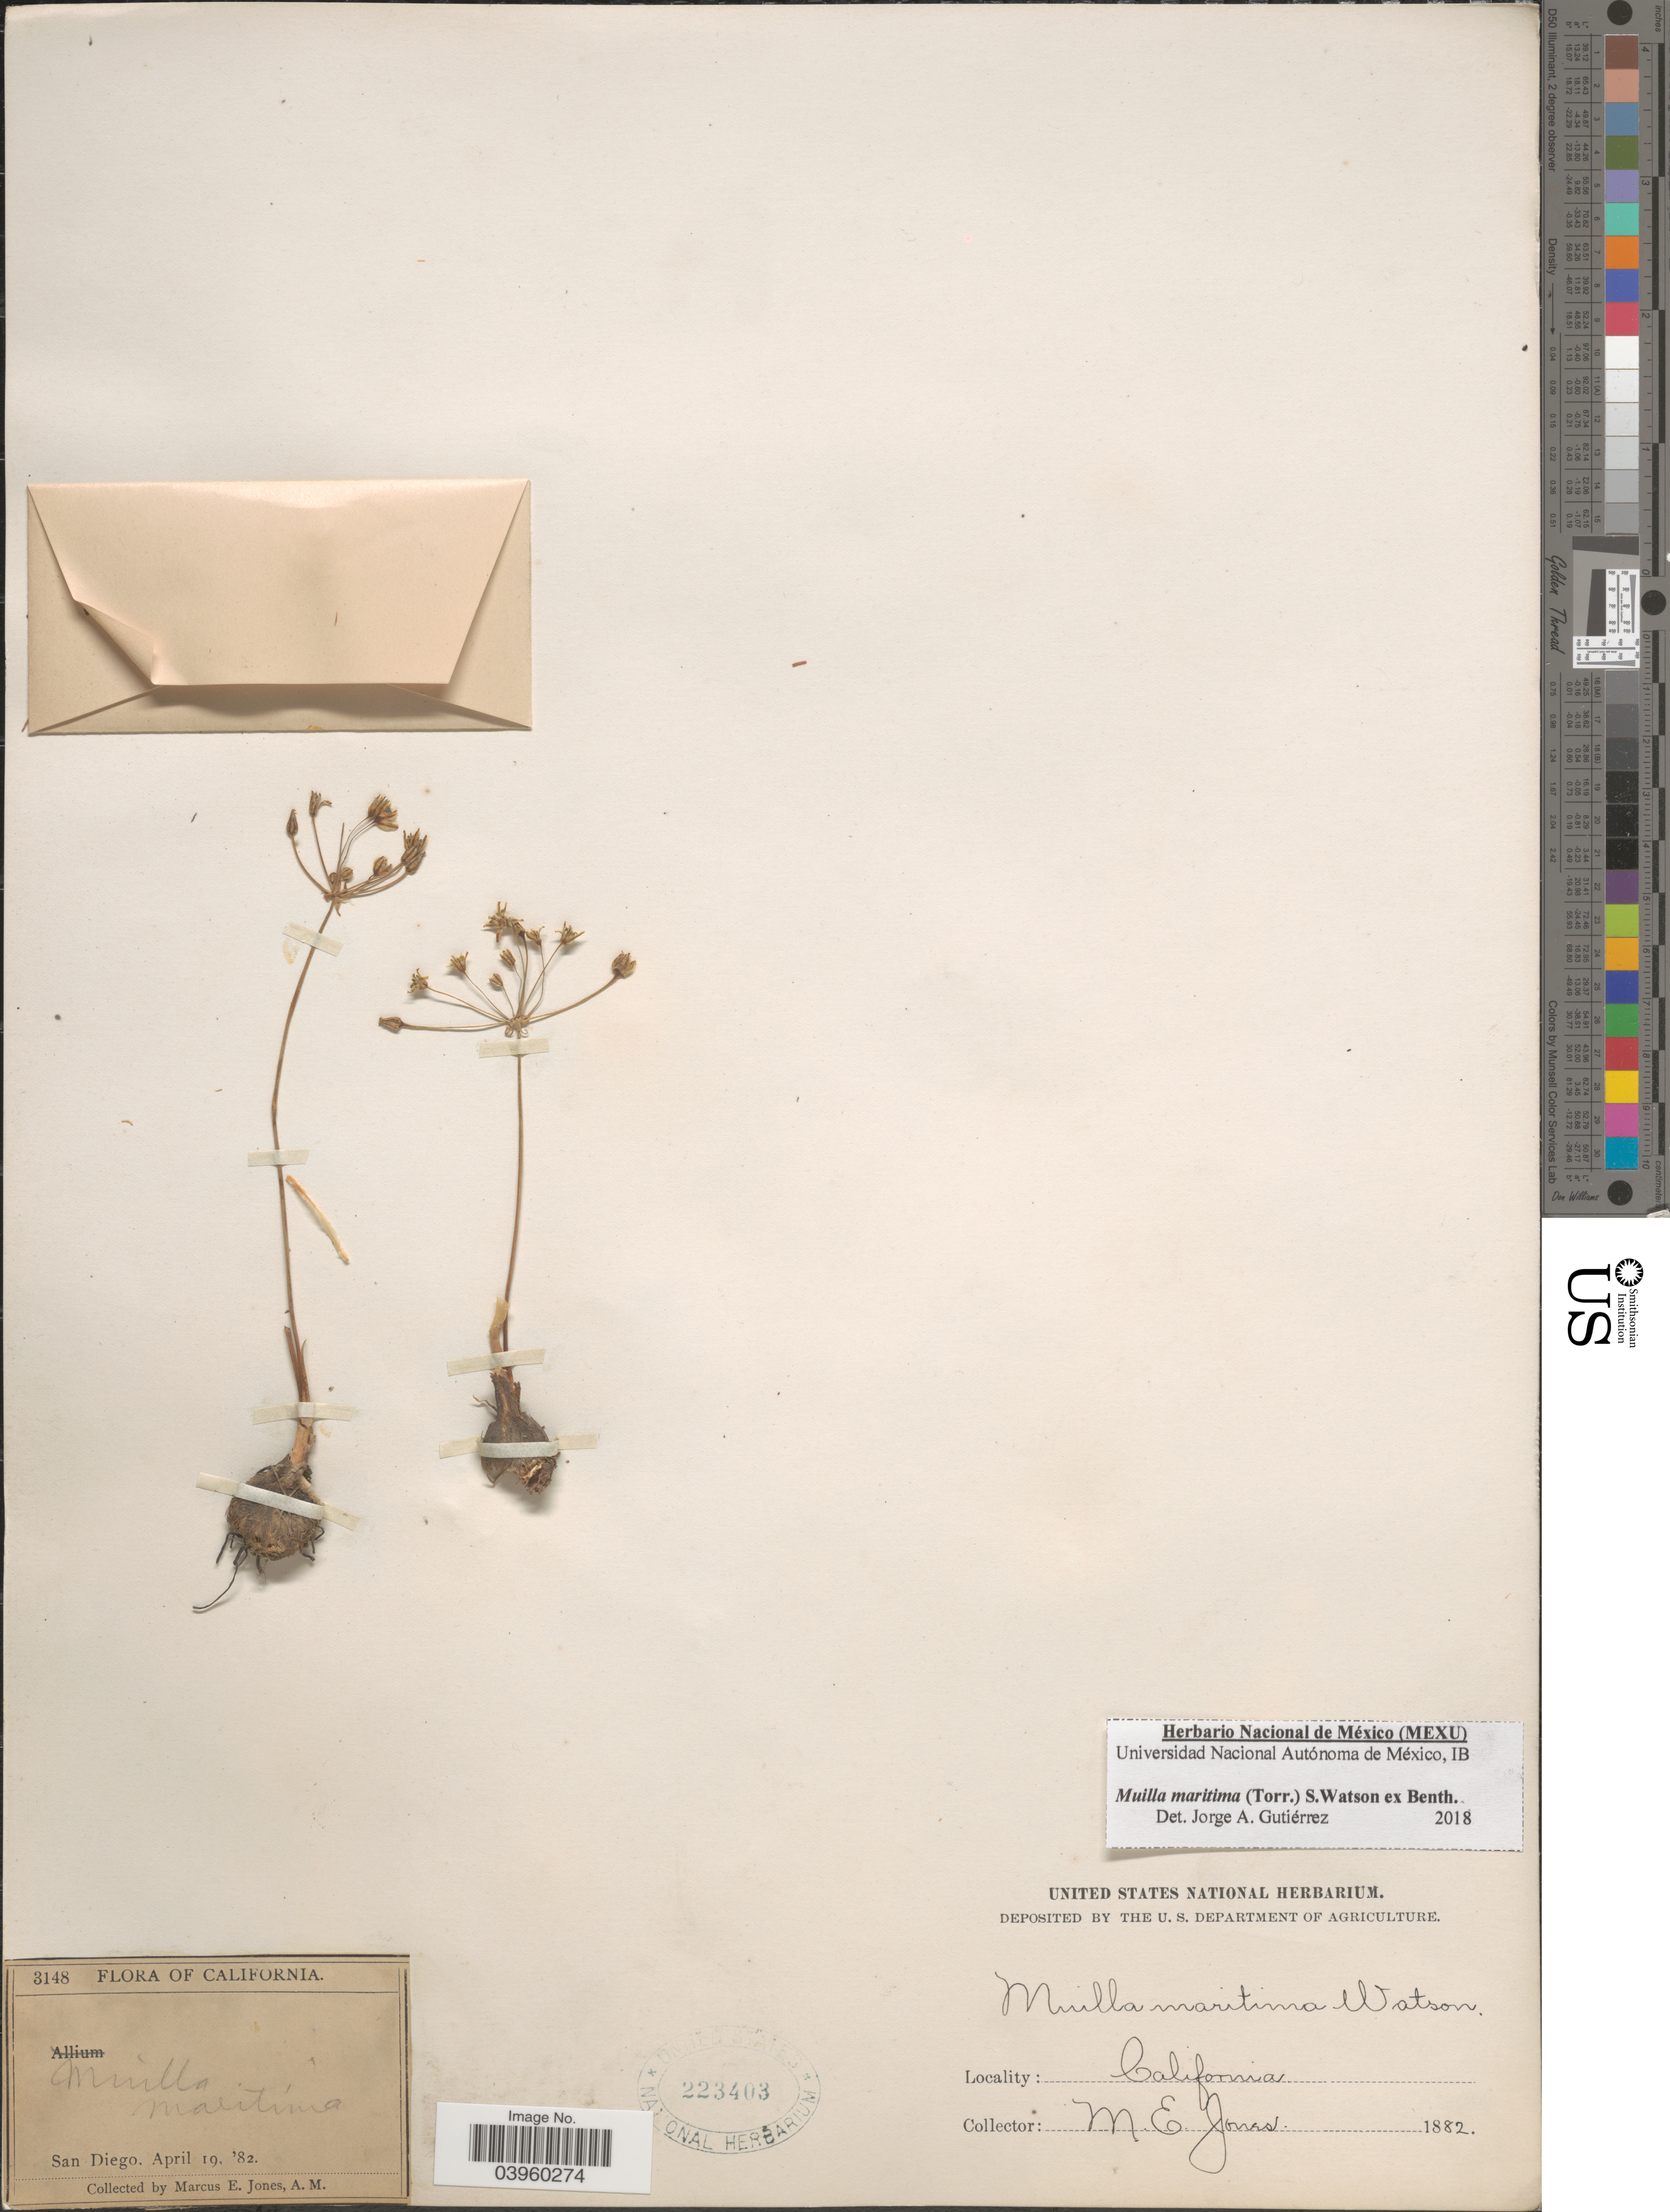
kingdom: Plantae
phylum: Tracheophyta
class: Liliopsida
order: Asparagales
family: Asparagaceae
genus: Muilla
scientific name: Muilla maritima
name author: (Torr.) S. Watson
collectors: M. E. Jones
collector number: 3148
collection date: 1882-04-19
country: United States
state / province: California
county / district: San Diego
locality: San Diego.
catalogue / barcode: US 223403